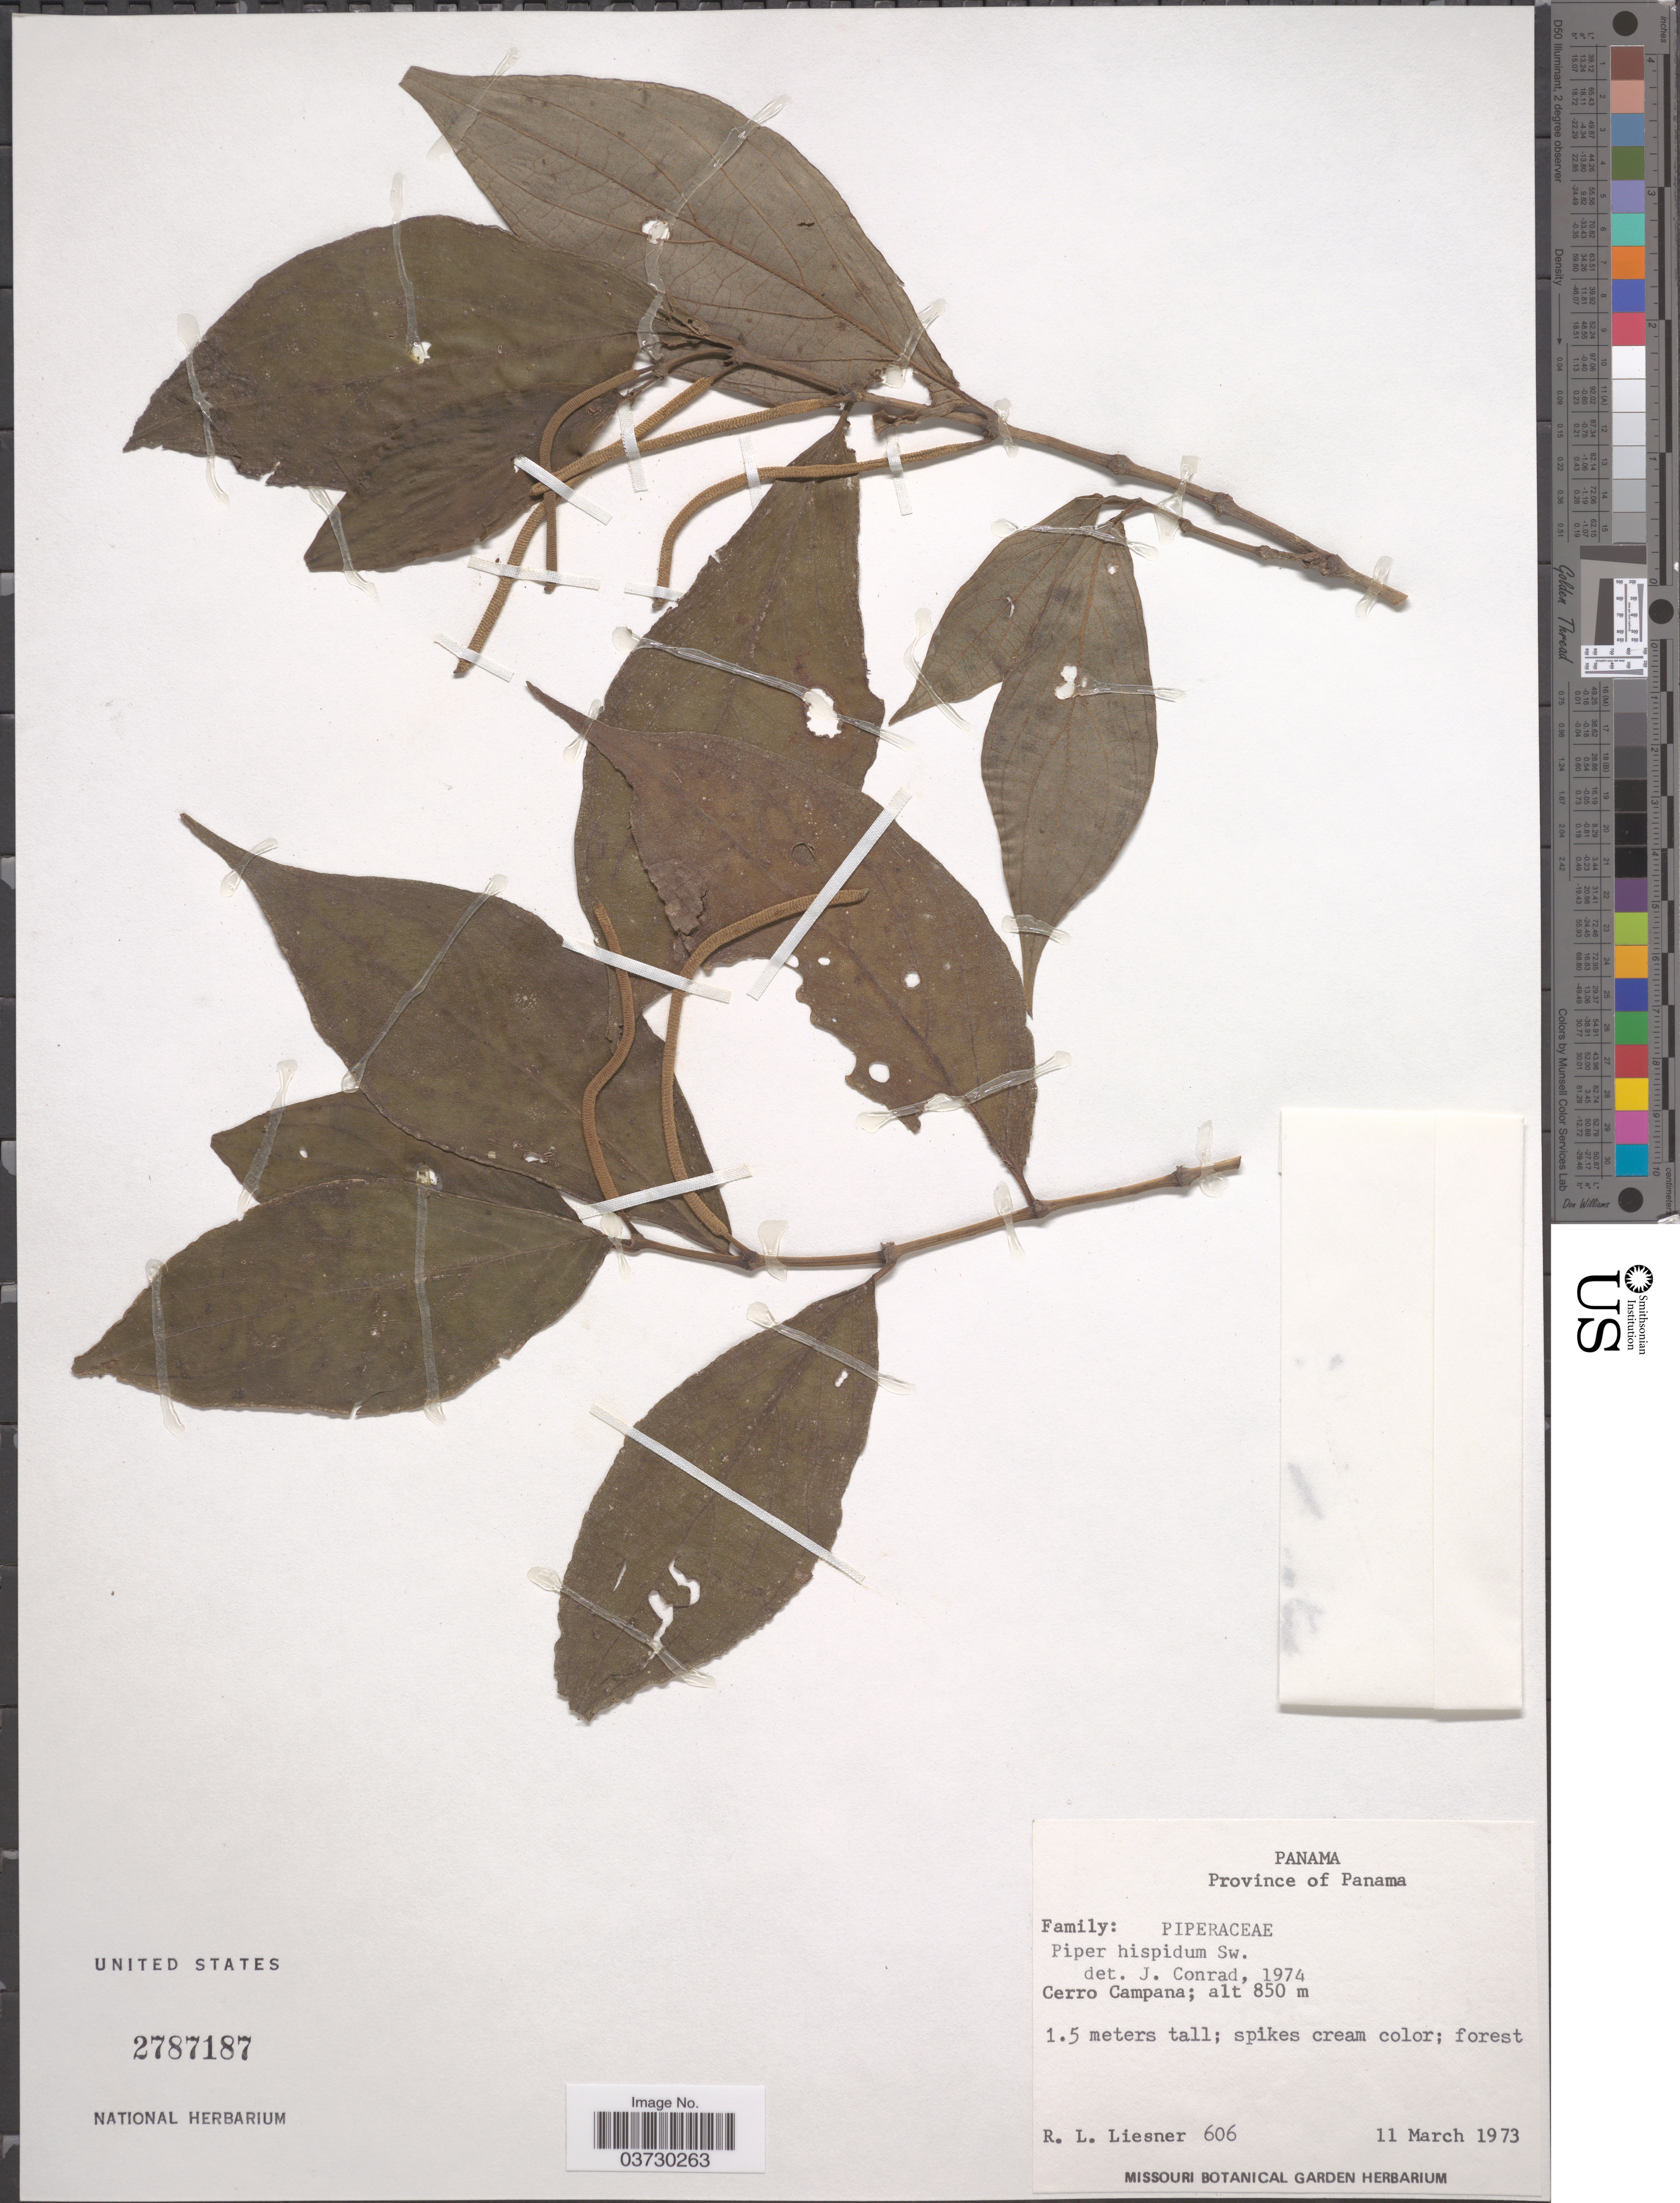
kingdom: Plantae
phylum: Tracheophyta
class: Magnoliopsida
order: Piperales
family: Piperaceae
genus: Piper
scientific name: Piper hispidum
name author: Sw.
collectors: R. L. Liesner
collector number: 606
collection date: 1973-03-11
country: Panama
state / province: Panamá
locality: Cerro Campana.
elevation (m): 850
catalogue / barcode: US 2787187